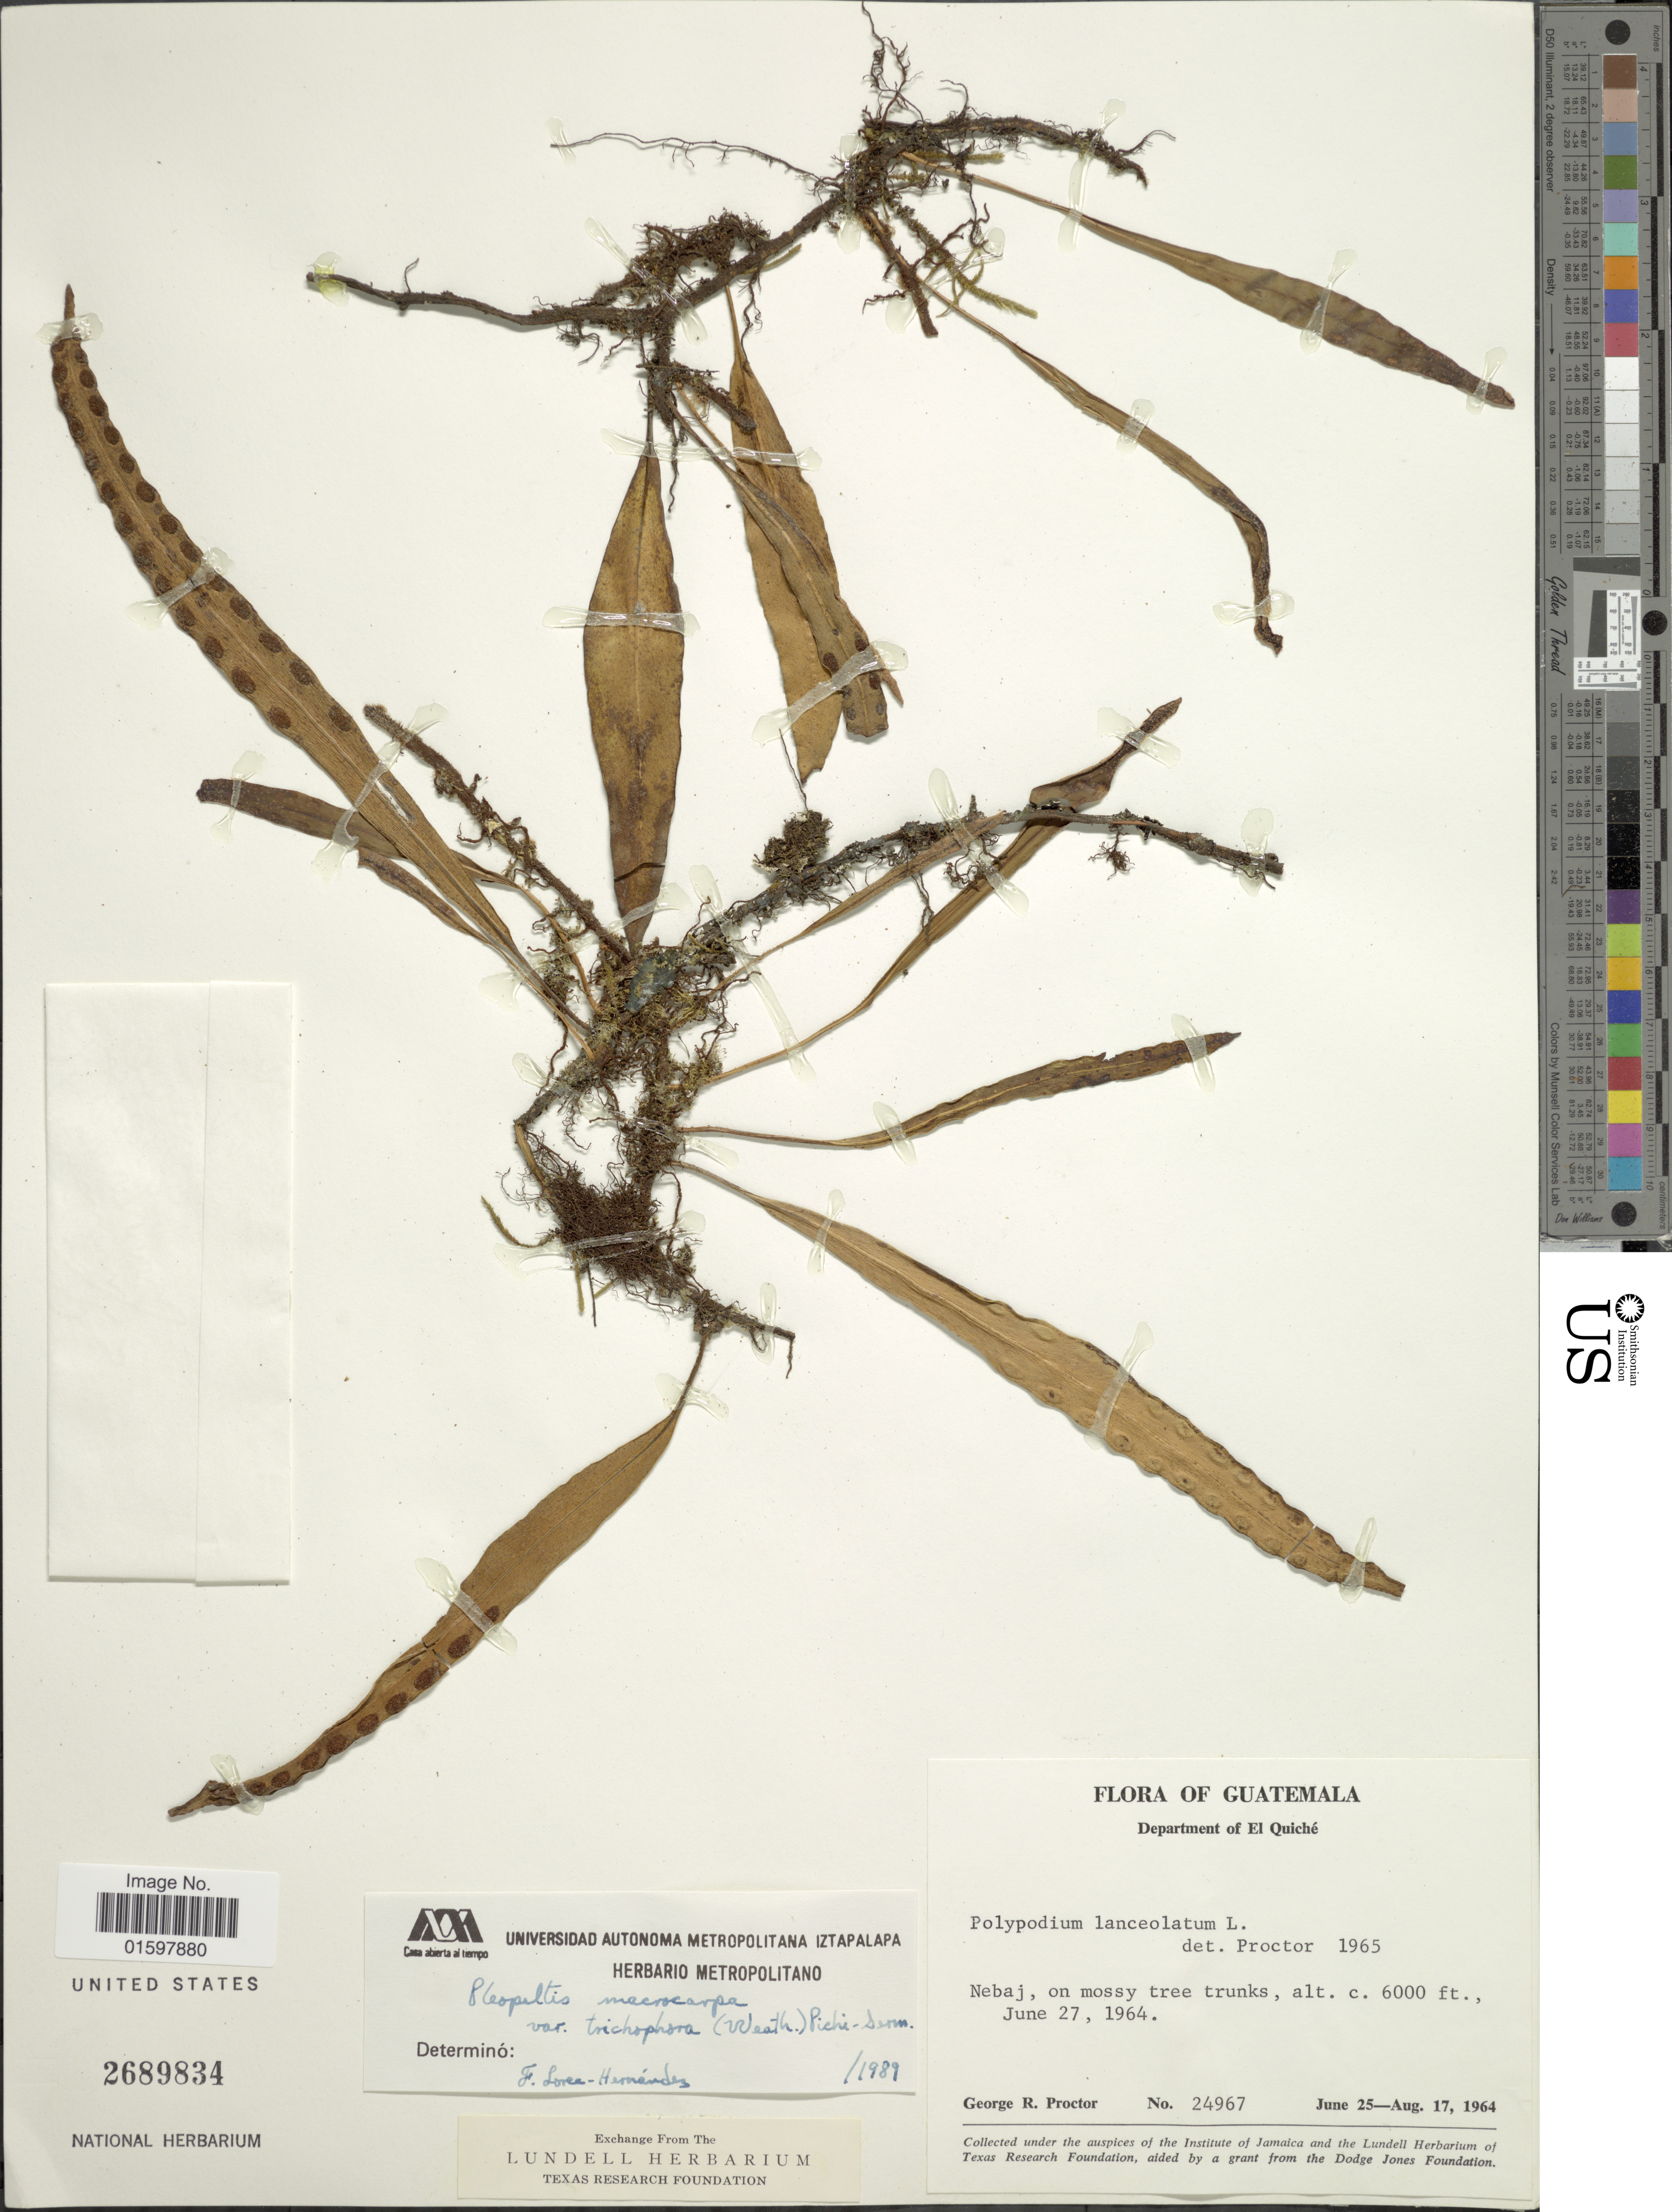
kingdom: Plantae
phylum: Tracheophyta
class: Polypodiopsida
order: Polypodiales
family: Polypodiaceae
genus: Pleopeltis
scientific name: Pleopeltis mexicana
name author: (Fée) Mickel & Beitel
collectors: G. R. Proctor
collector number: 24967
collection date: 1964-06-25/1964-08-17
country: Guatemala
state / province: El Quiché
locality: Department of El Quiché, Nebaj, on mussy tree trunks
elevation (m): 1829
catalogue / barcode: US 2689834